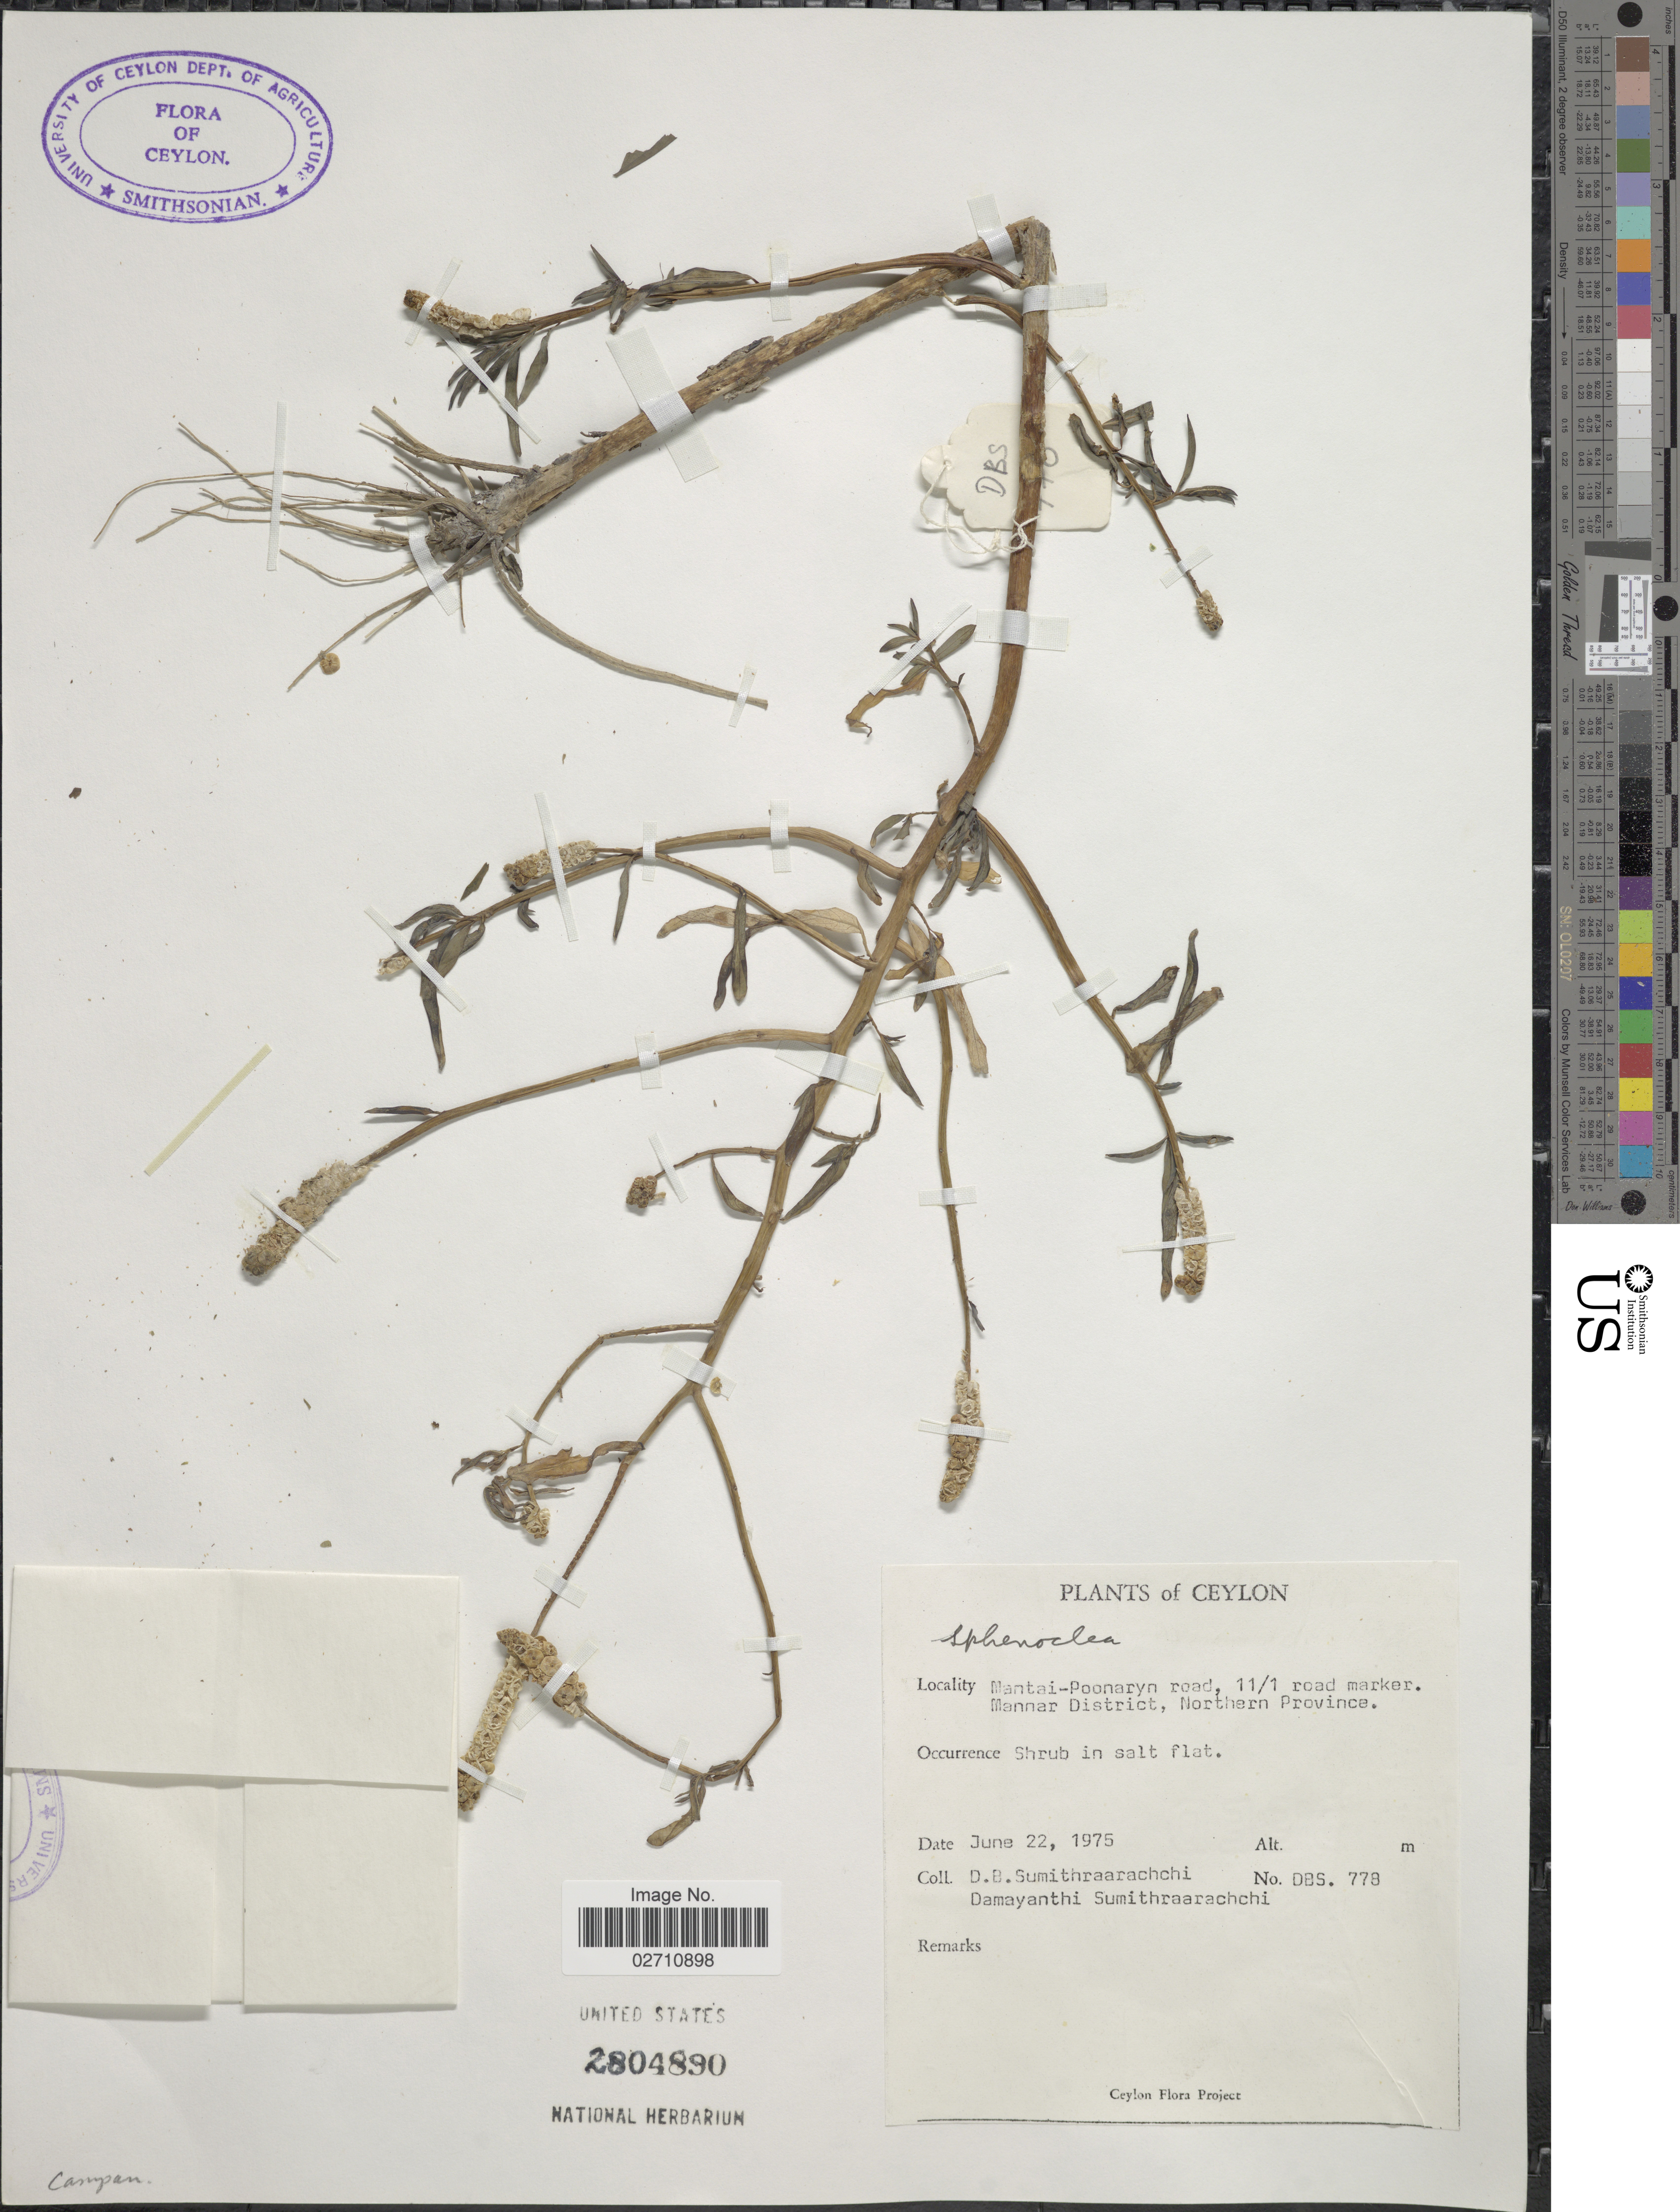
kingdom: Plantae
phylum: Tracheophyta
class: Magnoliopsida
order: Solanales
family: Sphenocleaceae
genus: Sphenoclea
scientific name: Sphenoclea zeylanica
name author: Gaertn.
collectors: D. B. Sumithraarachchi & D. Sumithraarachchi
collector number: DBS 778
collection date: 1975-06-22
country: Sri Lanka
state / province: Northern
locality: Ceylon. Mantai-Poonaryn road, 11/1 road marker. Mannar District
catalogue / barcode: US 2804890